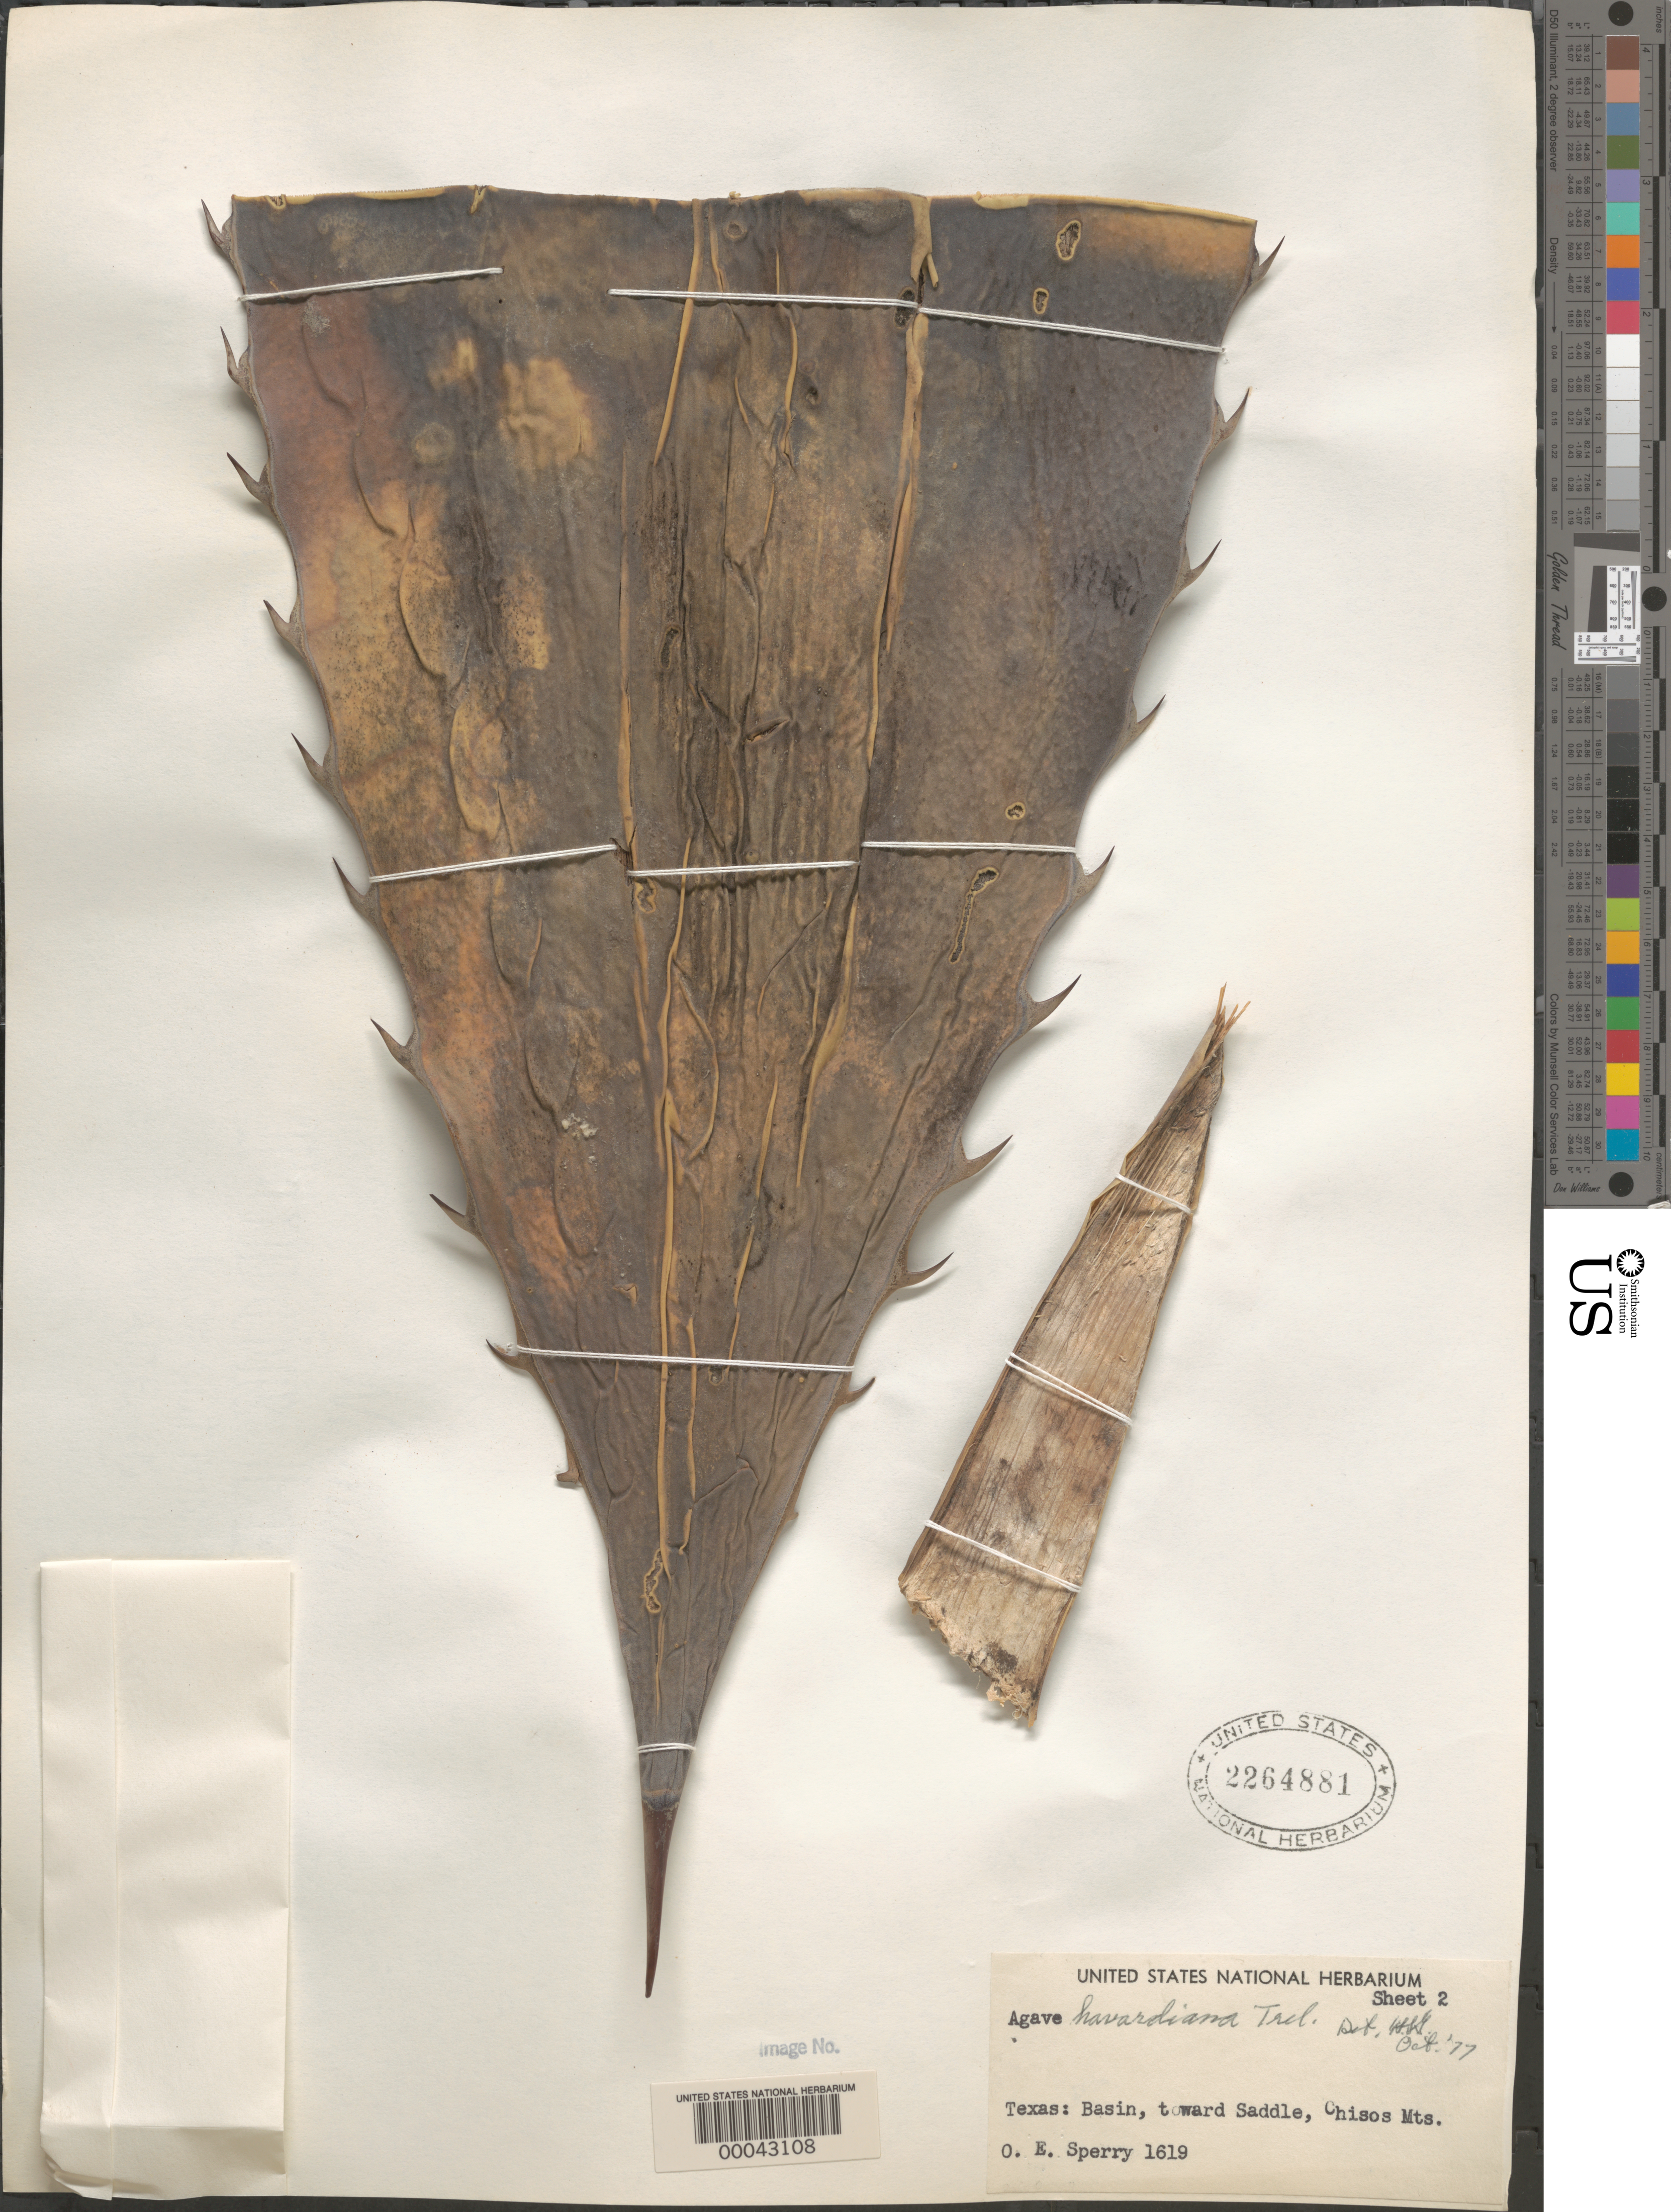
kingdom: Plantae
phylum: Tracheophyta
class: Liliopsida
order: Asparagales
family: Asparagaceae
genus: Agave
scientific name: Agave havardiana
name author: Trel.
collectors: O. E. Sperry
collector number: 1619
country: United States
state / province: Texas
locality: Basin, toward Saddle, Chisos Mts.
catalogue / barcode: US 2264881